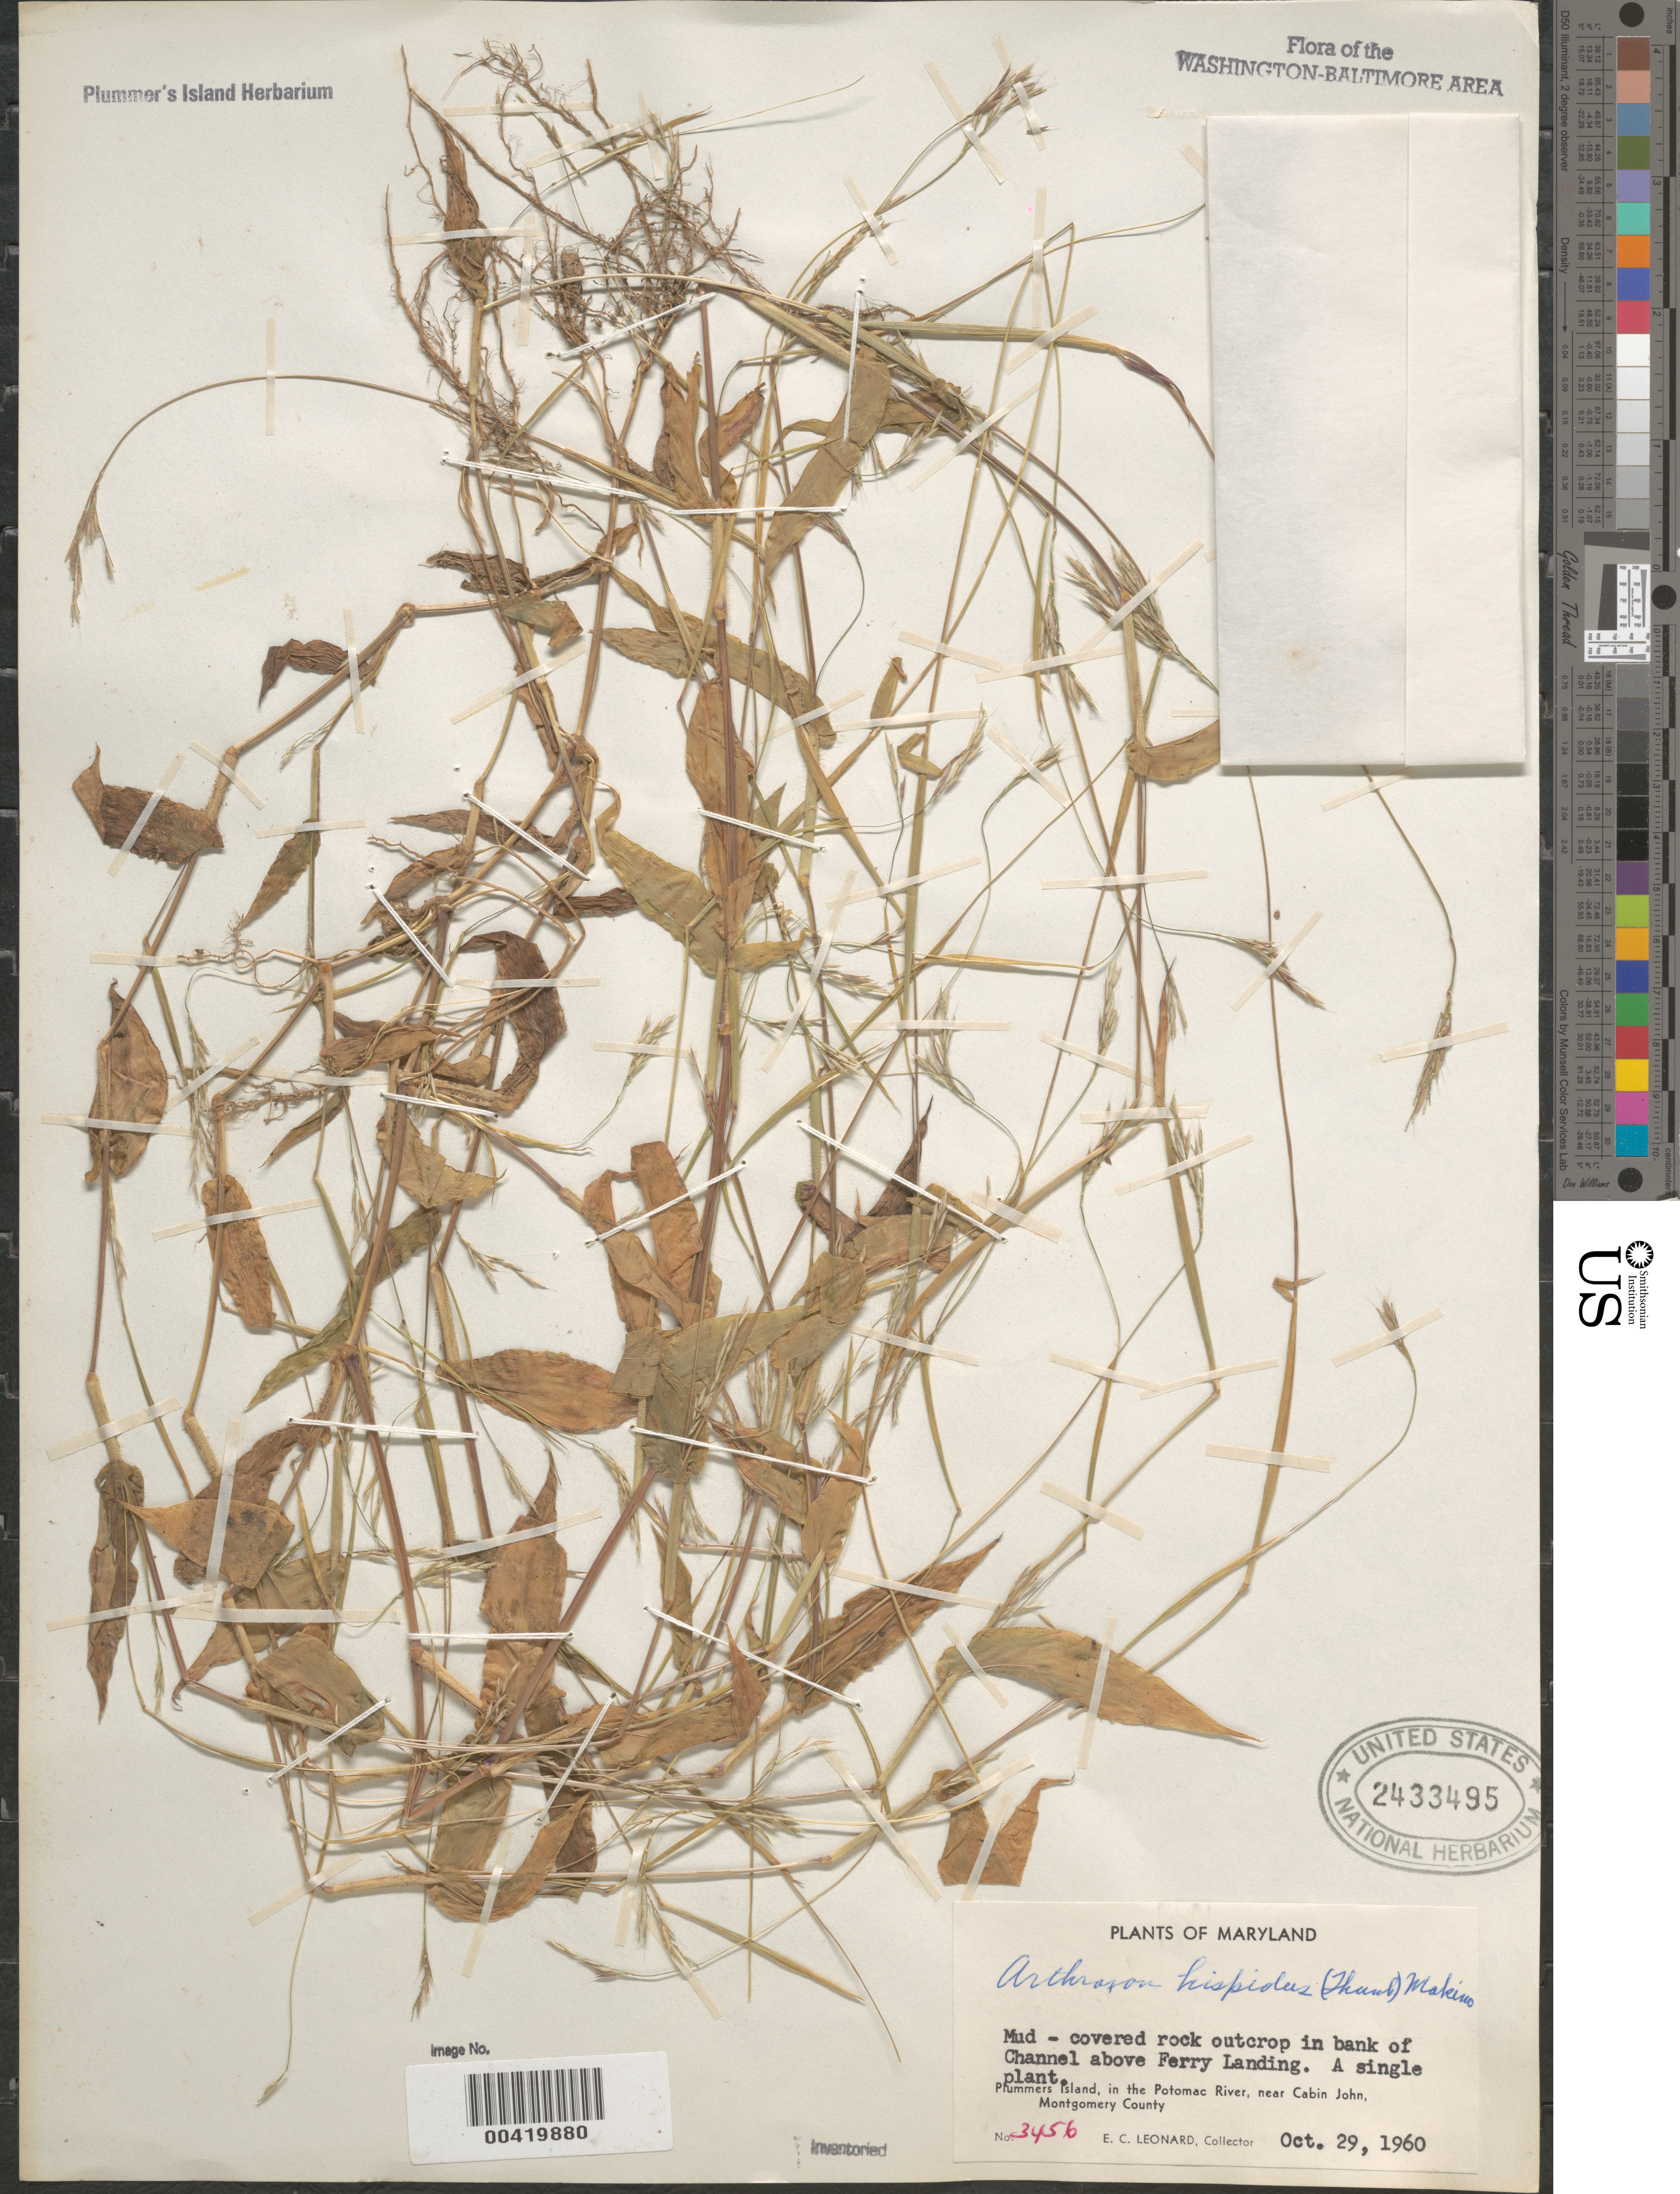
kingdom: Plantae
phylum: Tracheophyta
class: Liliopsida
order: Poales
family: Poaceae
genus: Arthraxon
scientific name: Arthraxon hispidus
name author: (Thunb.) Makino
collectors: E. C. Leonard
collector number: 3456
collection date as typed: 29 Oct 1960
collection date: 1960-10-29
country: United States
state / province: Maryland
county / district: Montgomery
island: Plummers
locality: Plummer's Island; in bank of channel above Ferry Landing C. & O. Canal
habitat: Mud covered rock outcrop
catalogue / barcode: US 2433495